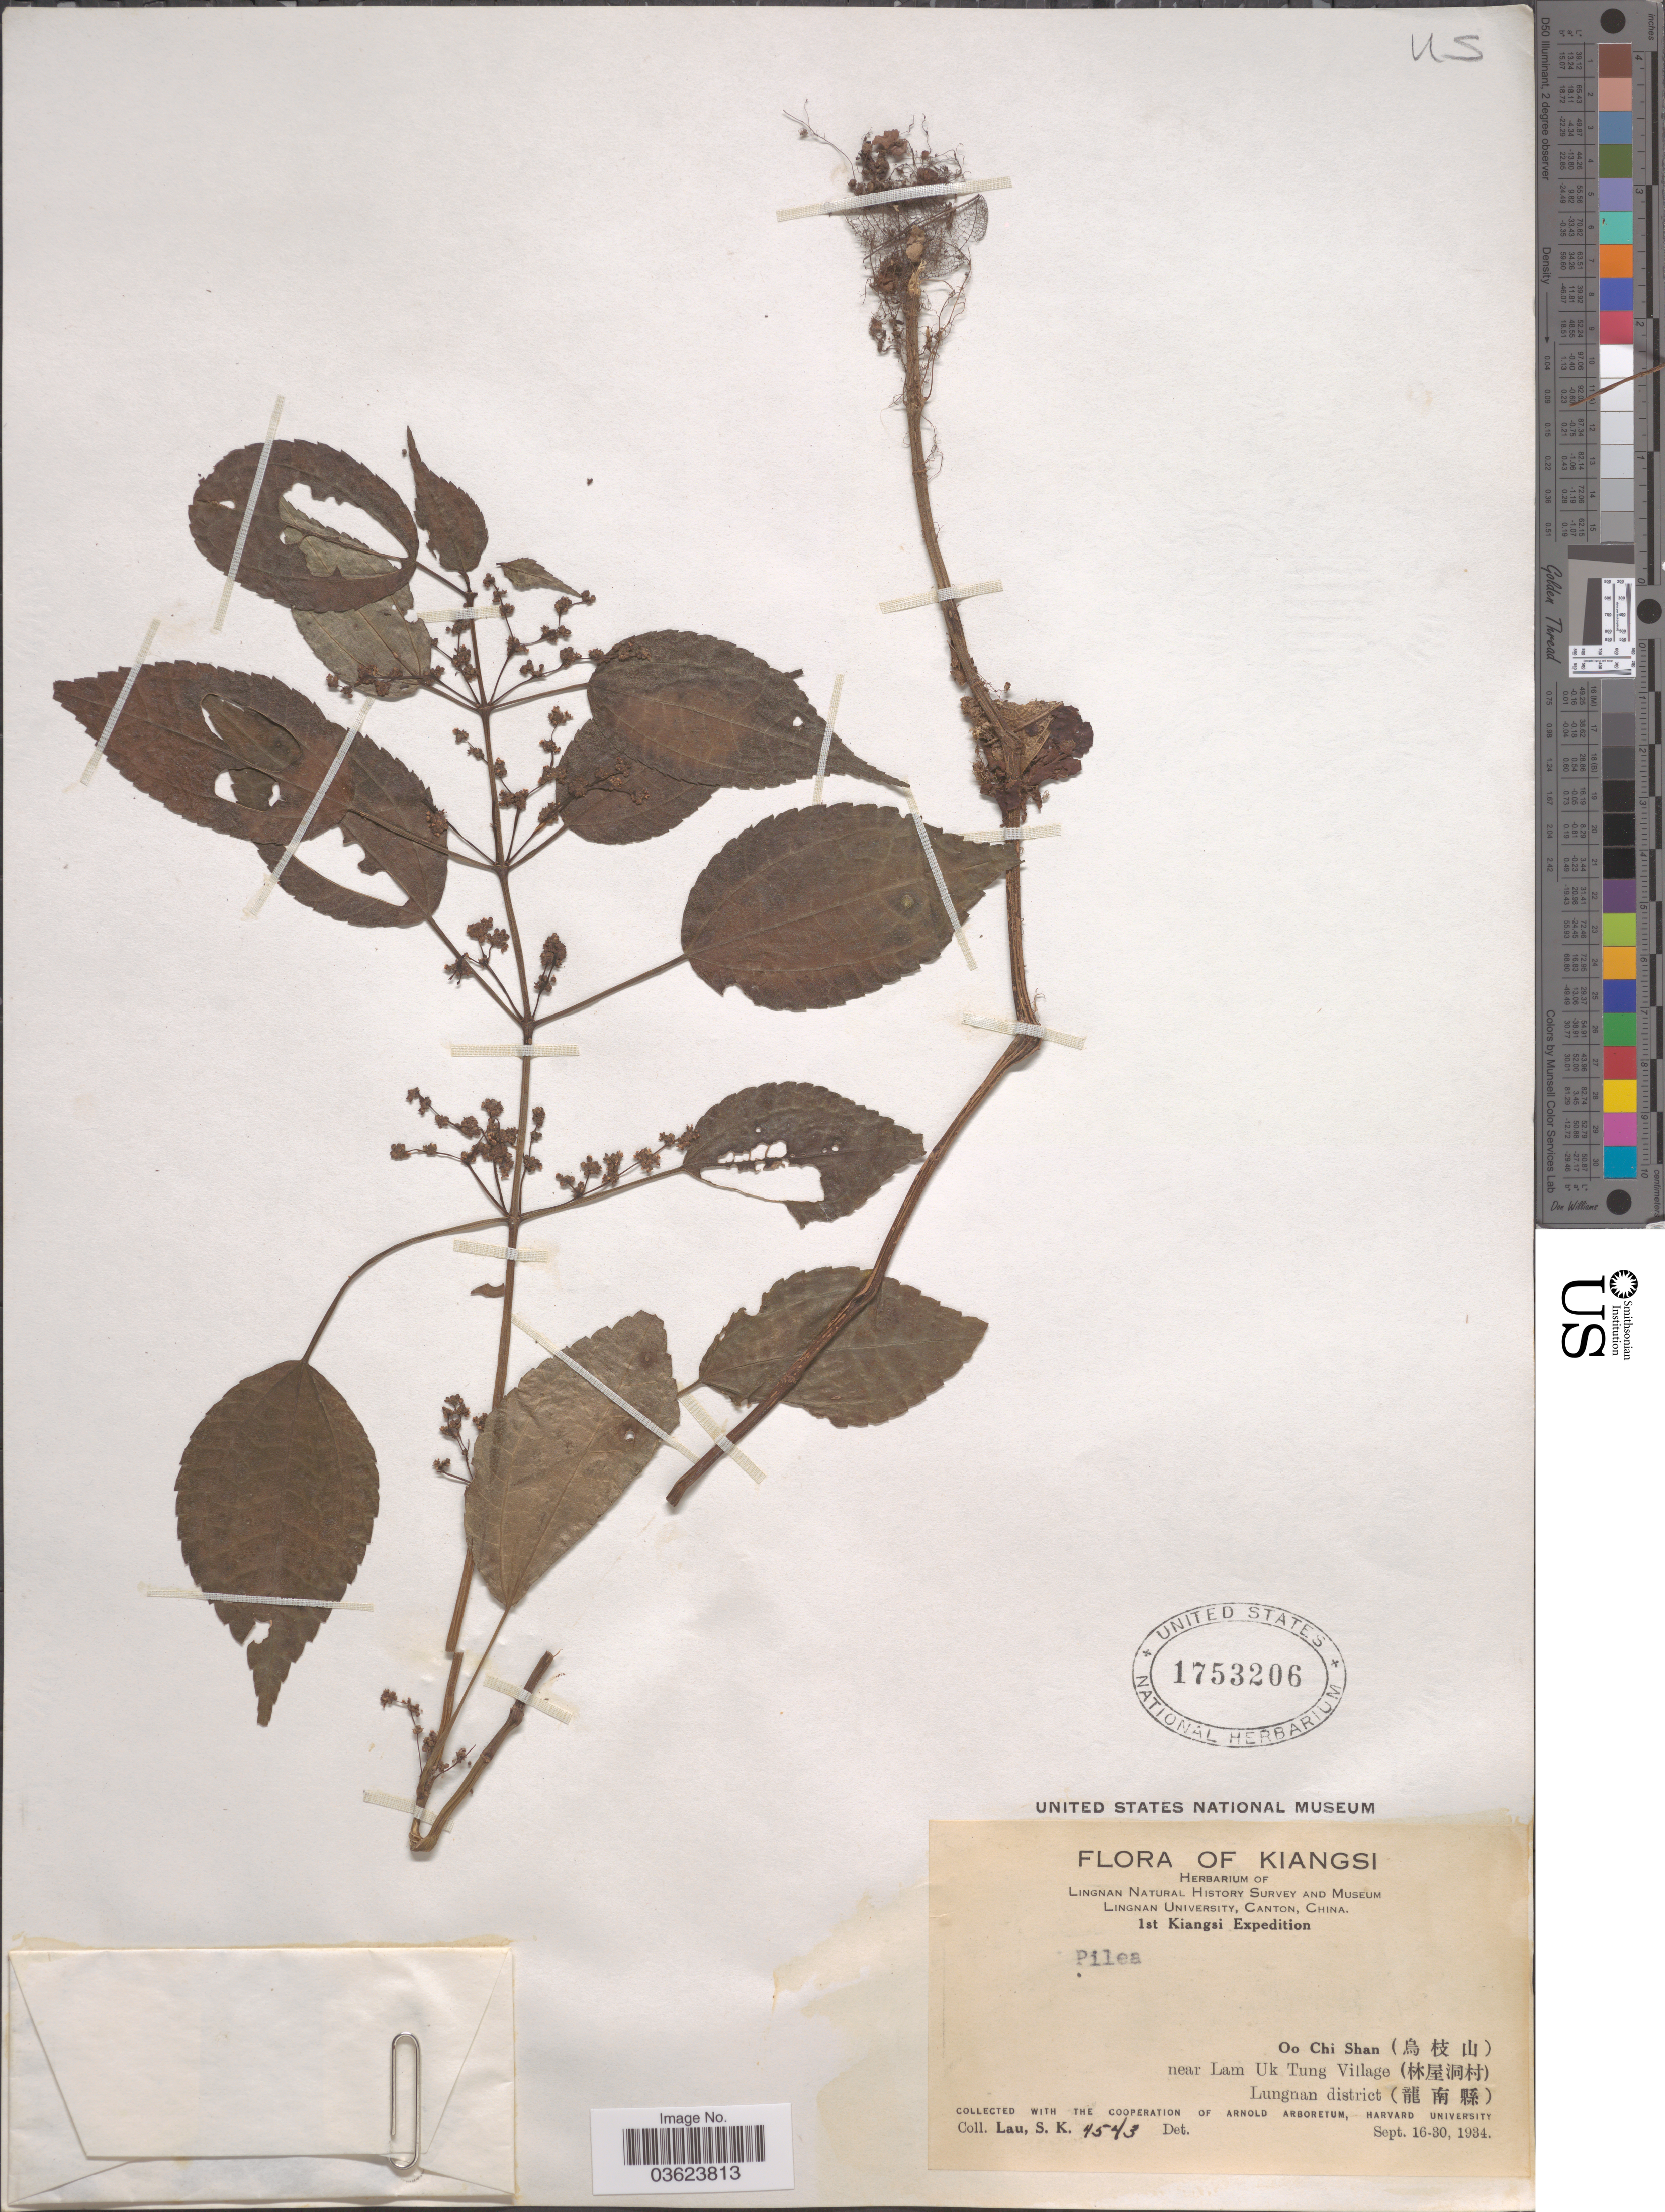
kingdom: Plantae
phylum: Tracheophyta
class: Magnoliopsida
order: Rosales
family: Urticaceae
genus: Pilea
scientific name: Pilea sp.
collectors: S. K. Lau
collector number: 4543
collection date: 1934-09-16/1934-09-30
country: China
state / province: Jiangxi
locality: Kiangsi, Oo Chi Shan (X) near Lam Uk Tung Village (X) Lungnan district (X).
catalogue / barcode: US 1753206